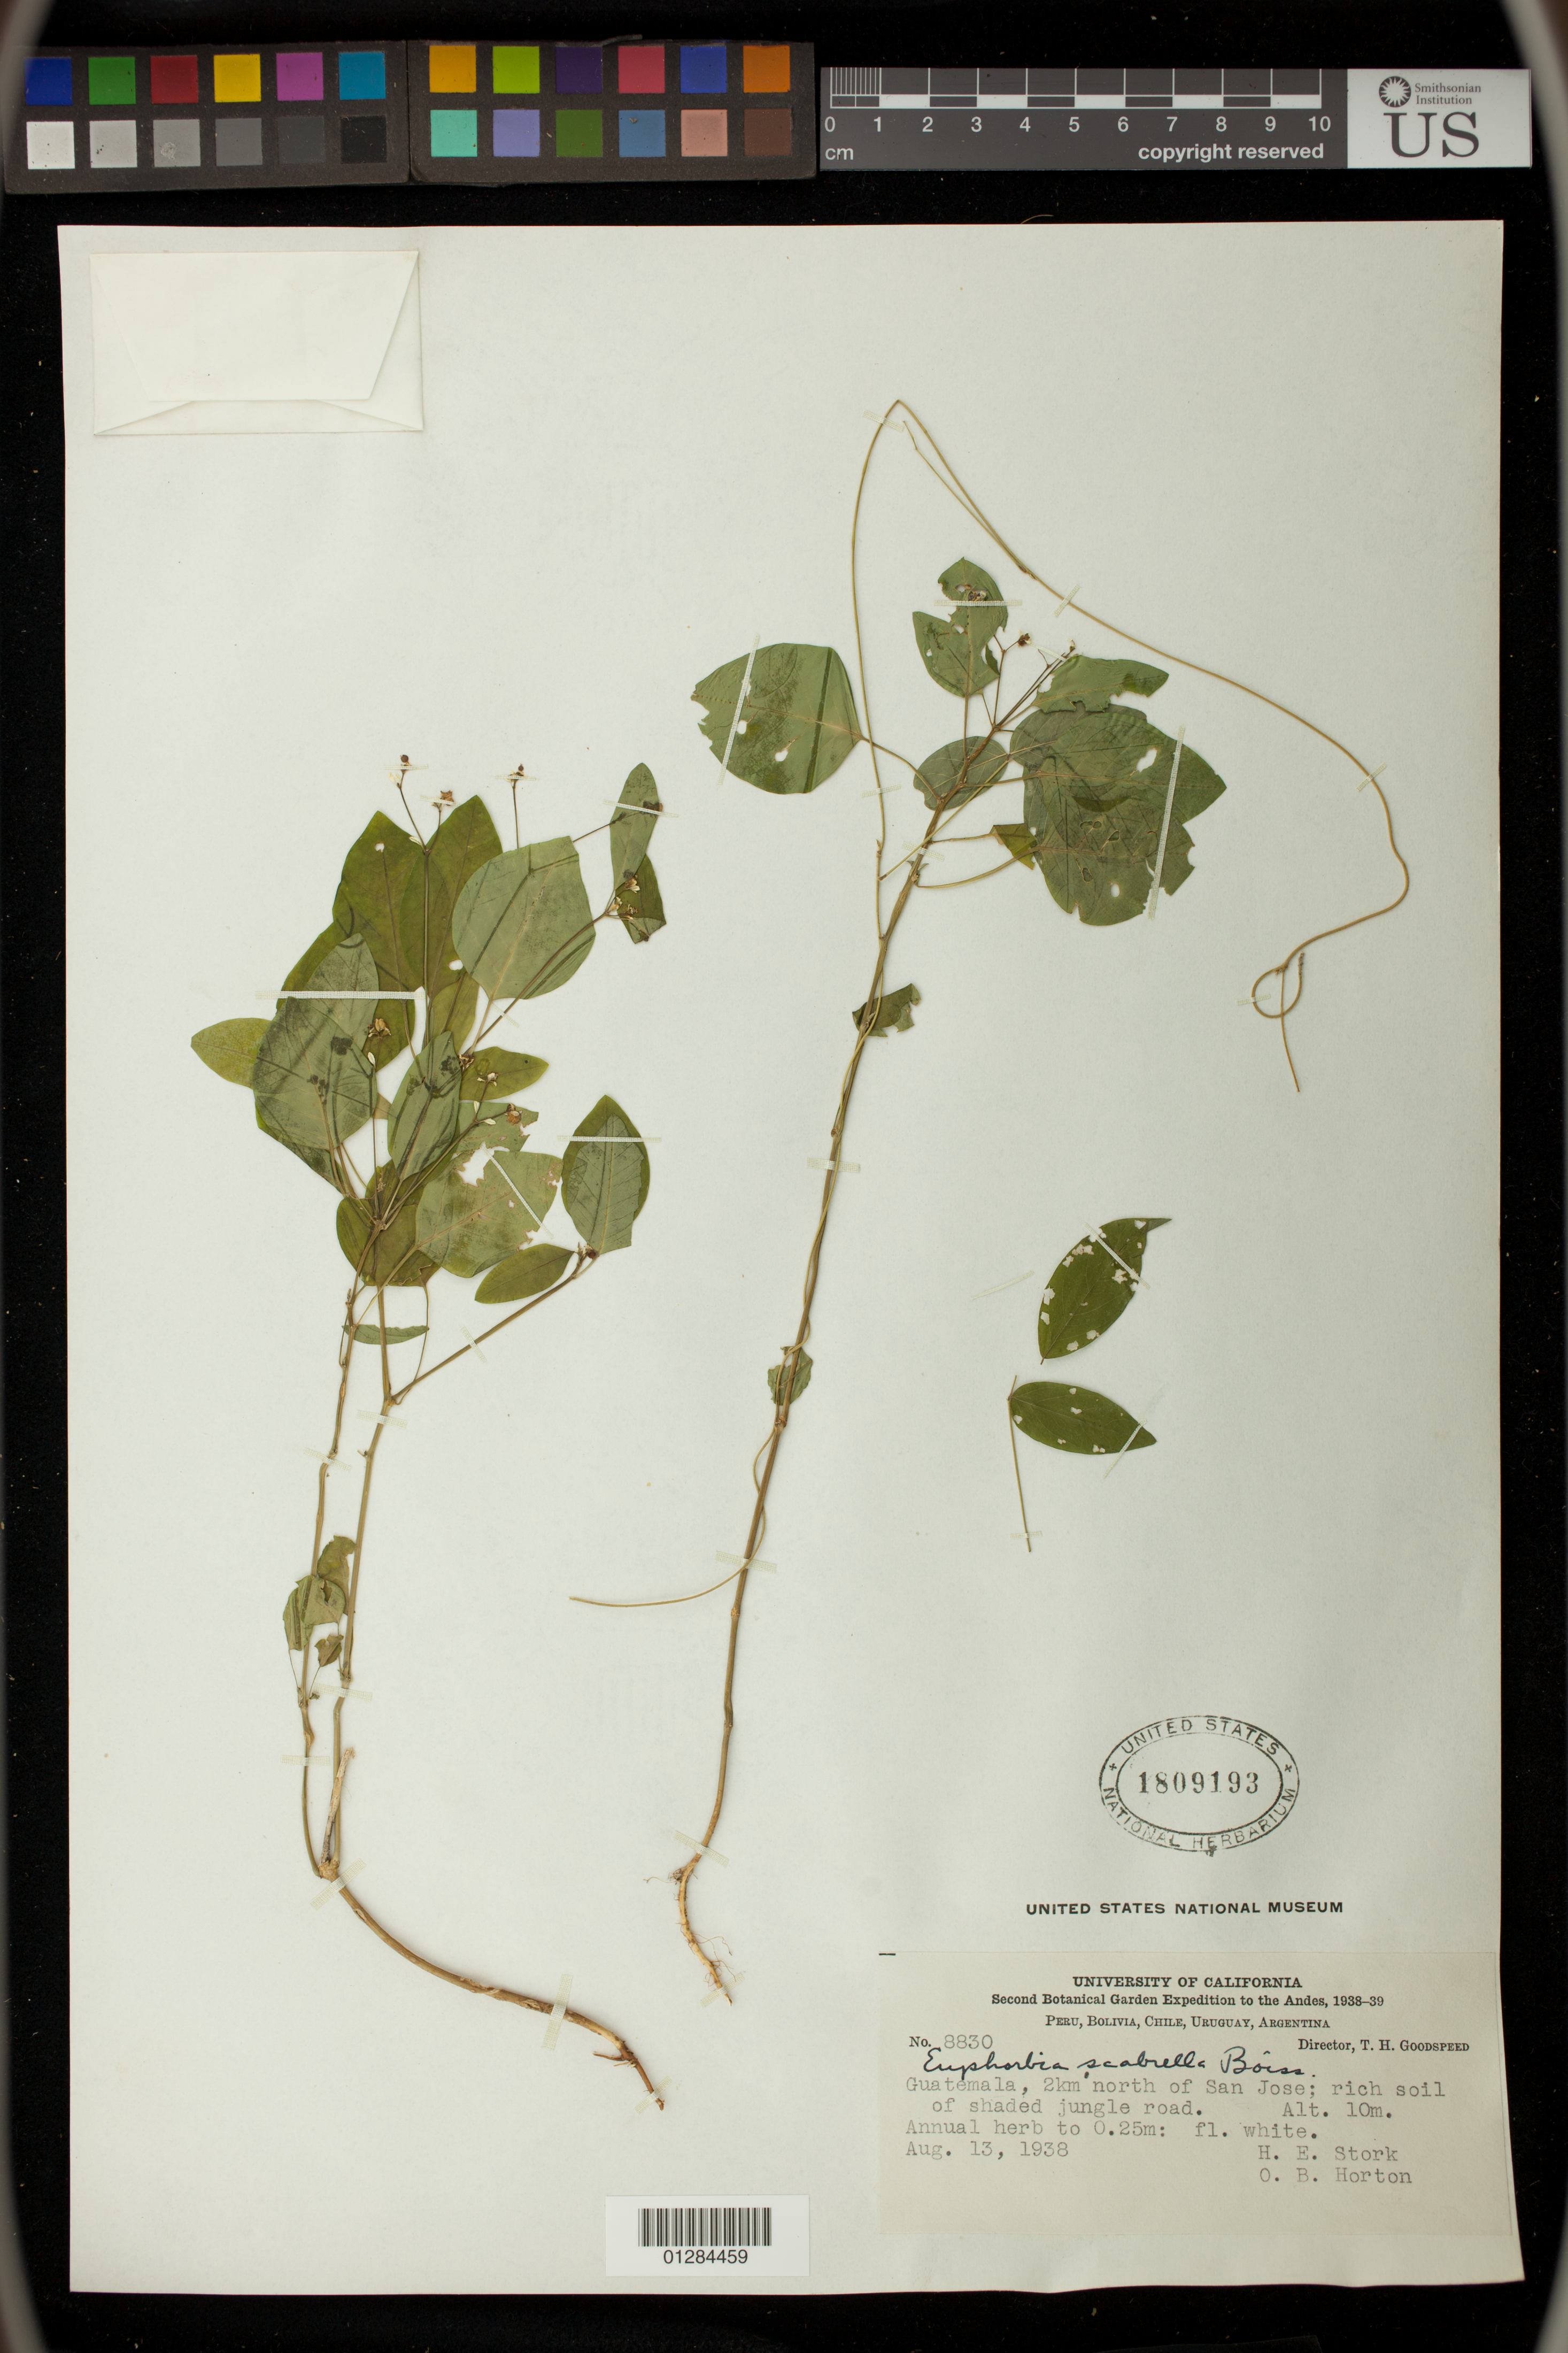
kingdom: Plantae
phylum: Tracheophyta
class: Magnoliopsida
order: Malpighiales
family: Euphorbiaceae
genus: Euphorbia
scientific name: Euphorbia triphylla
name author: (Klotzsch & Garcke) Oudejans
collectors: H. E. Stork & O. B. Horton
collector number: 8830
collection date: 1938-08-13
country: Guatemala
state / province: Escuintla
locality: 2km north of San Jose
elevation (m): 10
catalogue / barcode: US 1809193